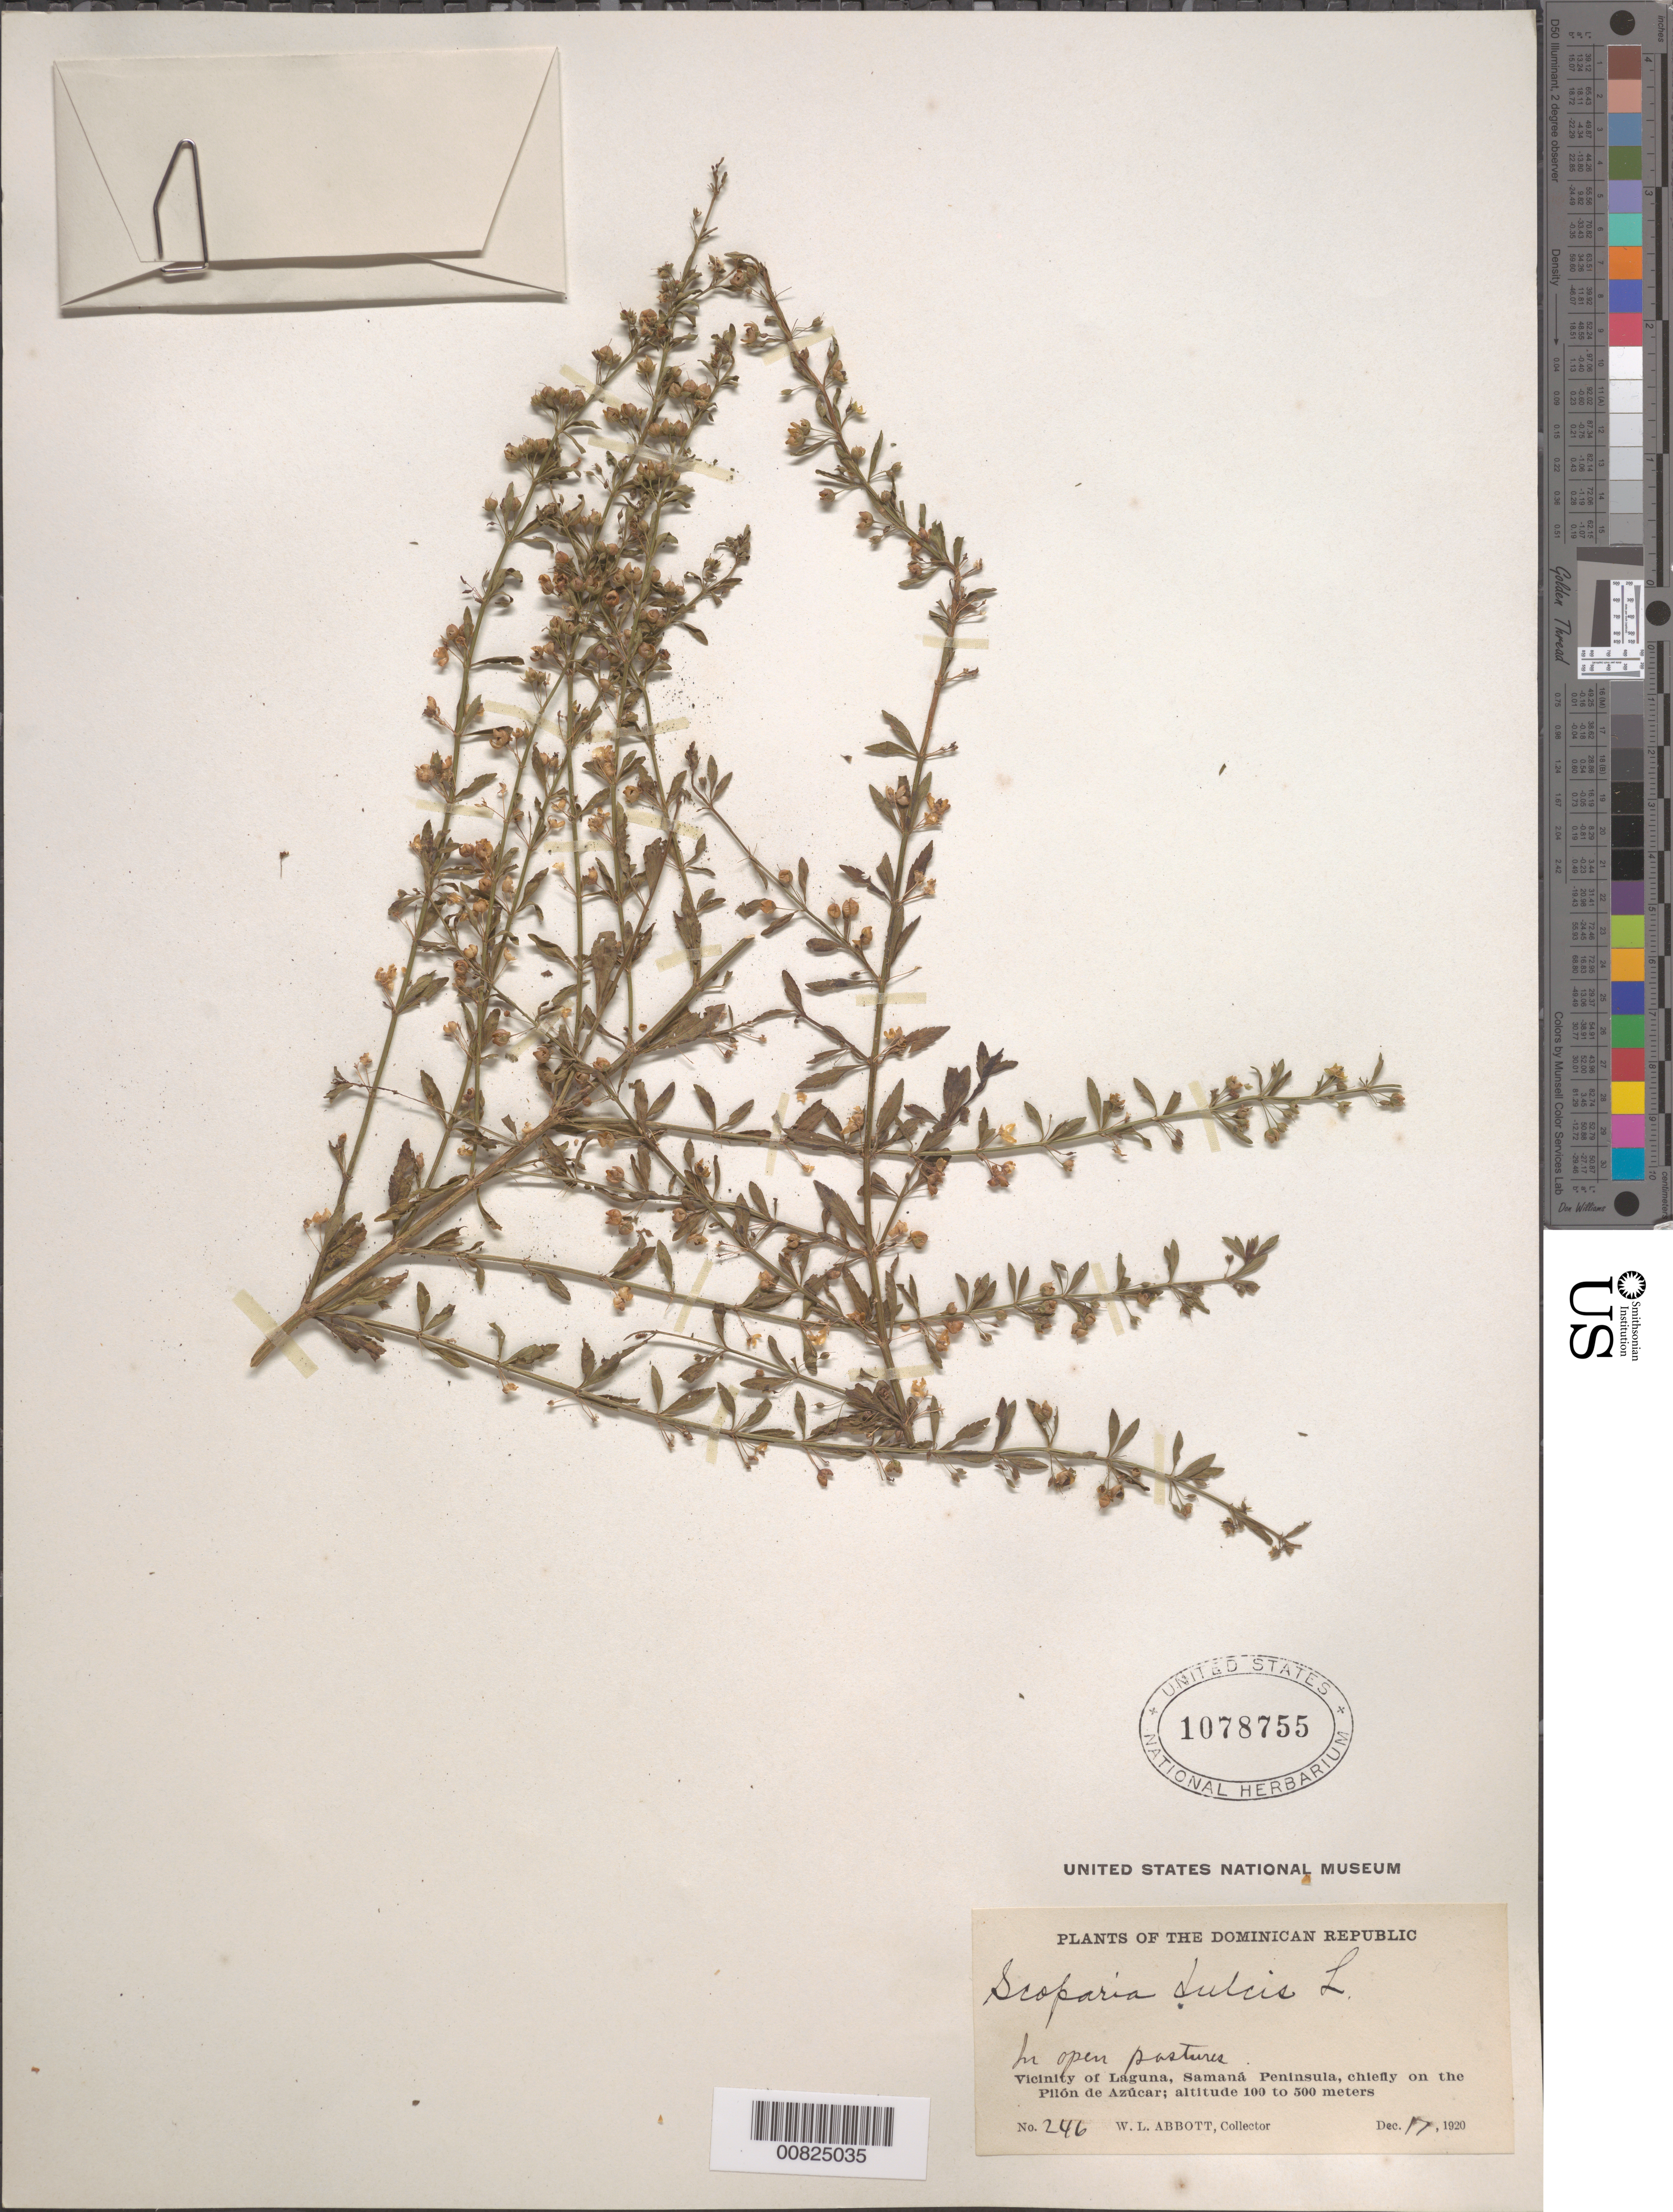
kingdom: Plantae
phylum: Tracheophyta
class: Magnoliopsida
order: Lamiales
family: Plantaginaceae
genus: Scoparia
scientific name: Scoparia dulcis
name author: L.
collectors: W. L. Abbott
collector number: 246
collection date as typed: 17 Dec 1920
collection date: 1920-12-17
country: Dominican Republic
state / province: Samana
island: Hispaniola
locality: Vicinity of Laguna, Samaná Peninsula, chiefly on the Pilón Azúcar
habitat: In open pastures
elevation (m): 100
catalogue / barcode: US 1078755